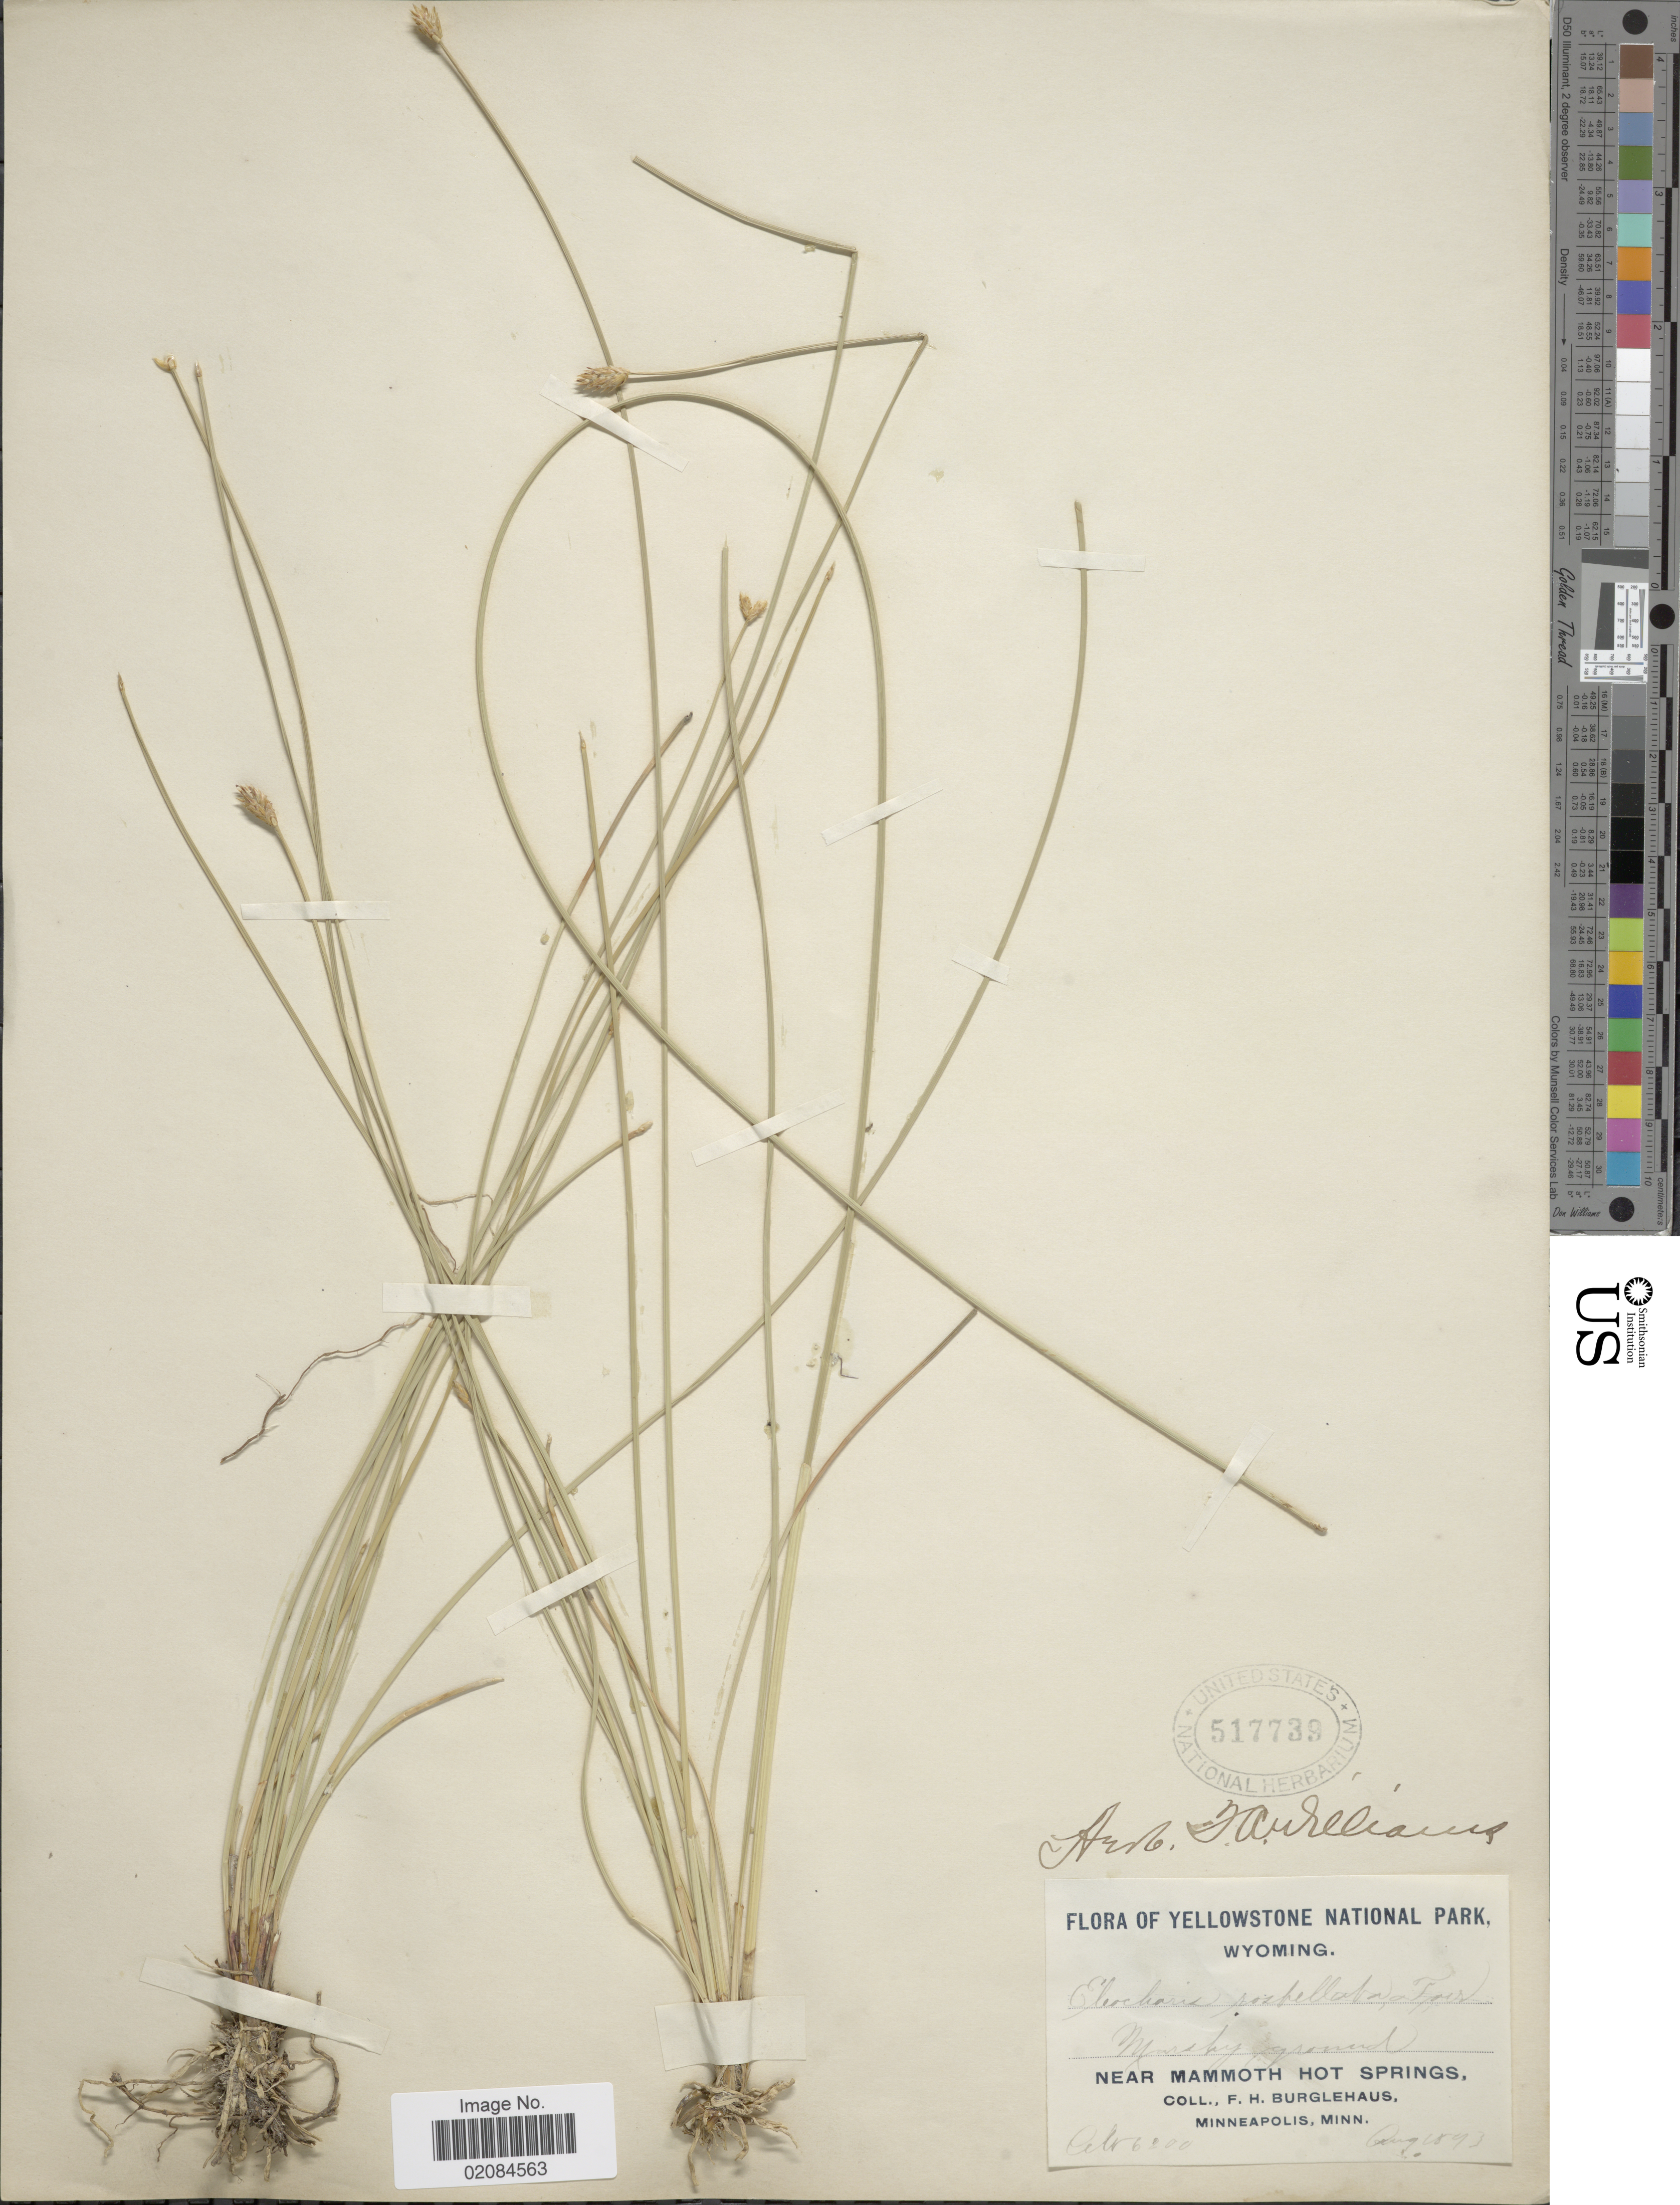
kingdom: Plantae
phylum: Tracheophyta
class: Liliopsida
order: Poales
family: Cyperaceae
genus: Eleocharis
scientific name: Eleocharis rostellata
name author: (Torr.) Torr.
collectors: F. Burglehaus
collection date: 1893-08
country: United States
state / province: Wyoming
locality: Yeloowstone National Park, Near Mammoth Hot Springs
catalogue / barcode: US 517739